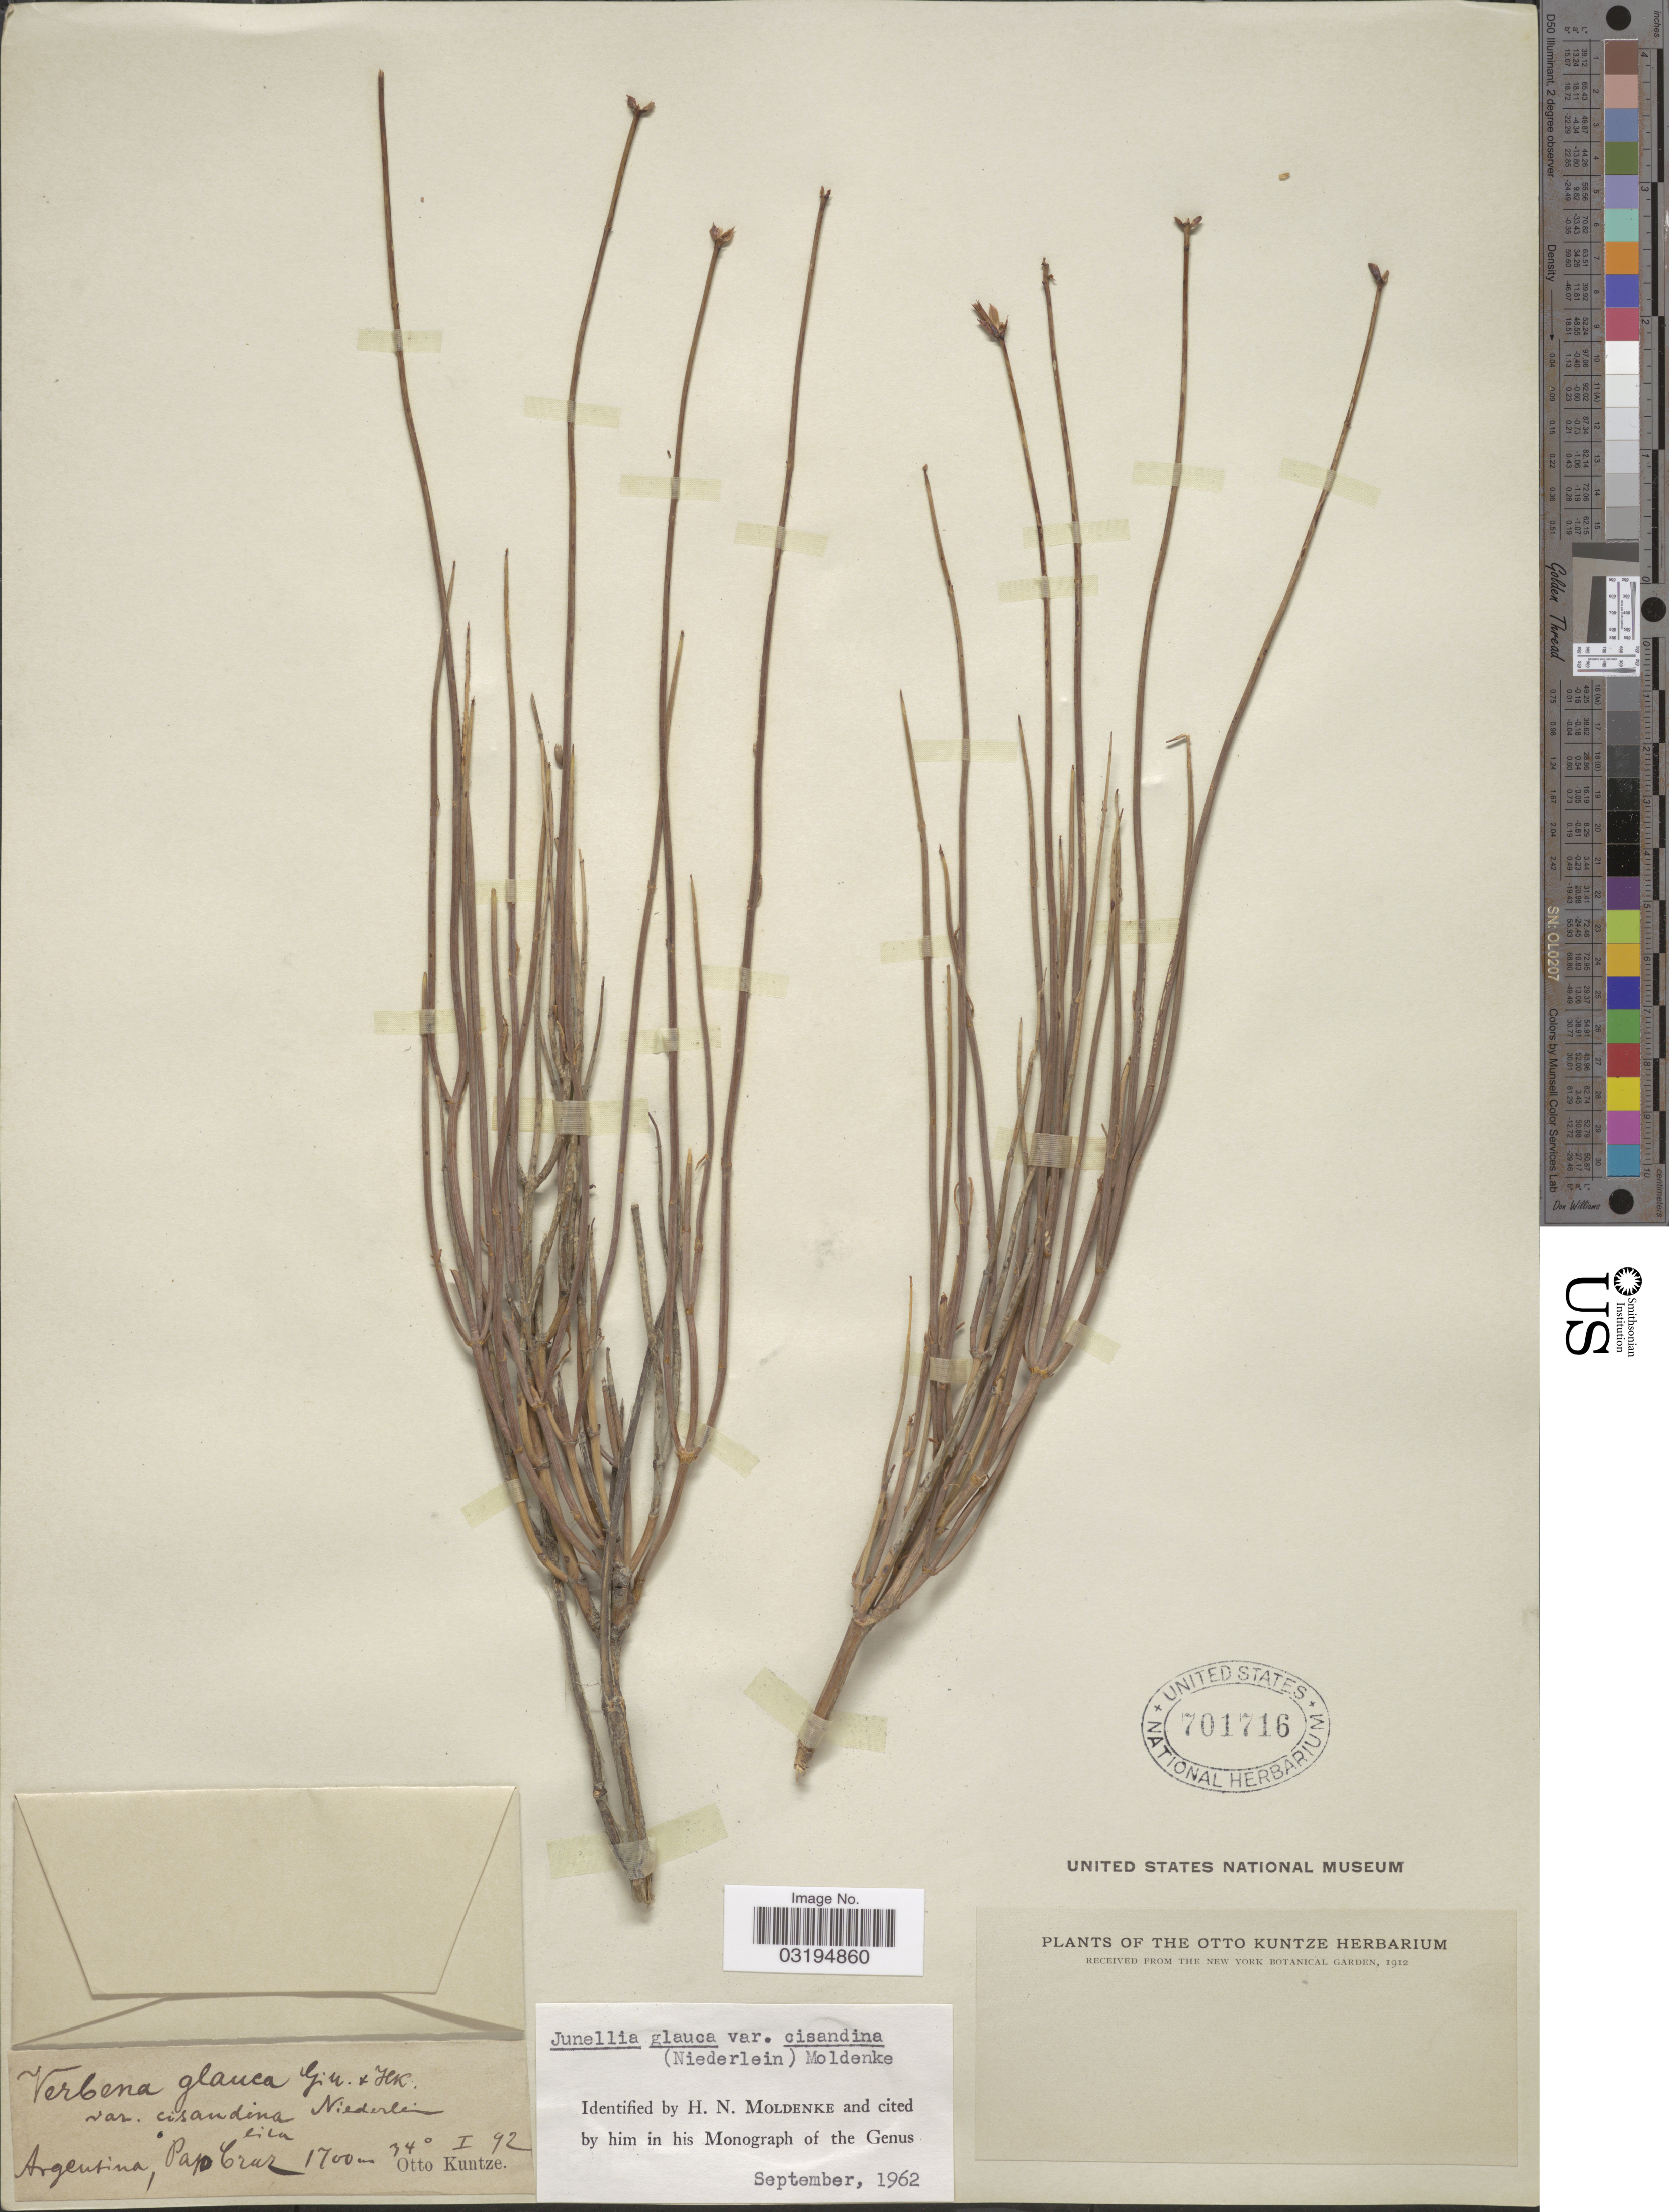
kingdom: Plantae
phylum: Tracheophyta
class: Magnoliopsida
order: Lamiales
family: Verbenaceae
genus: Junellia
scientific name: Junellia spathulata var. glauca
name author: (Gillies & Hook.) Botta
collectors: C.E.O. Kuntze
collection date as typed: Transcribed d/m/y: /1/92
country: Argentina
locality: Paso Cruz.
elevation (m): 1700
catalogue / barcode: US 701716